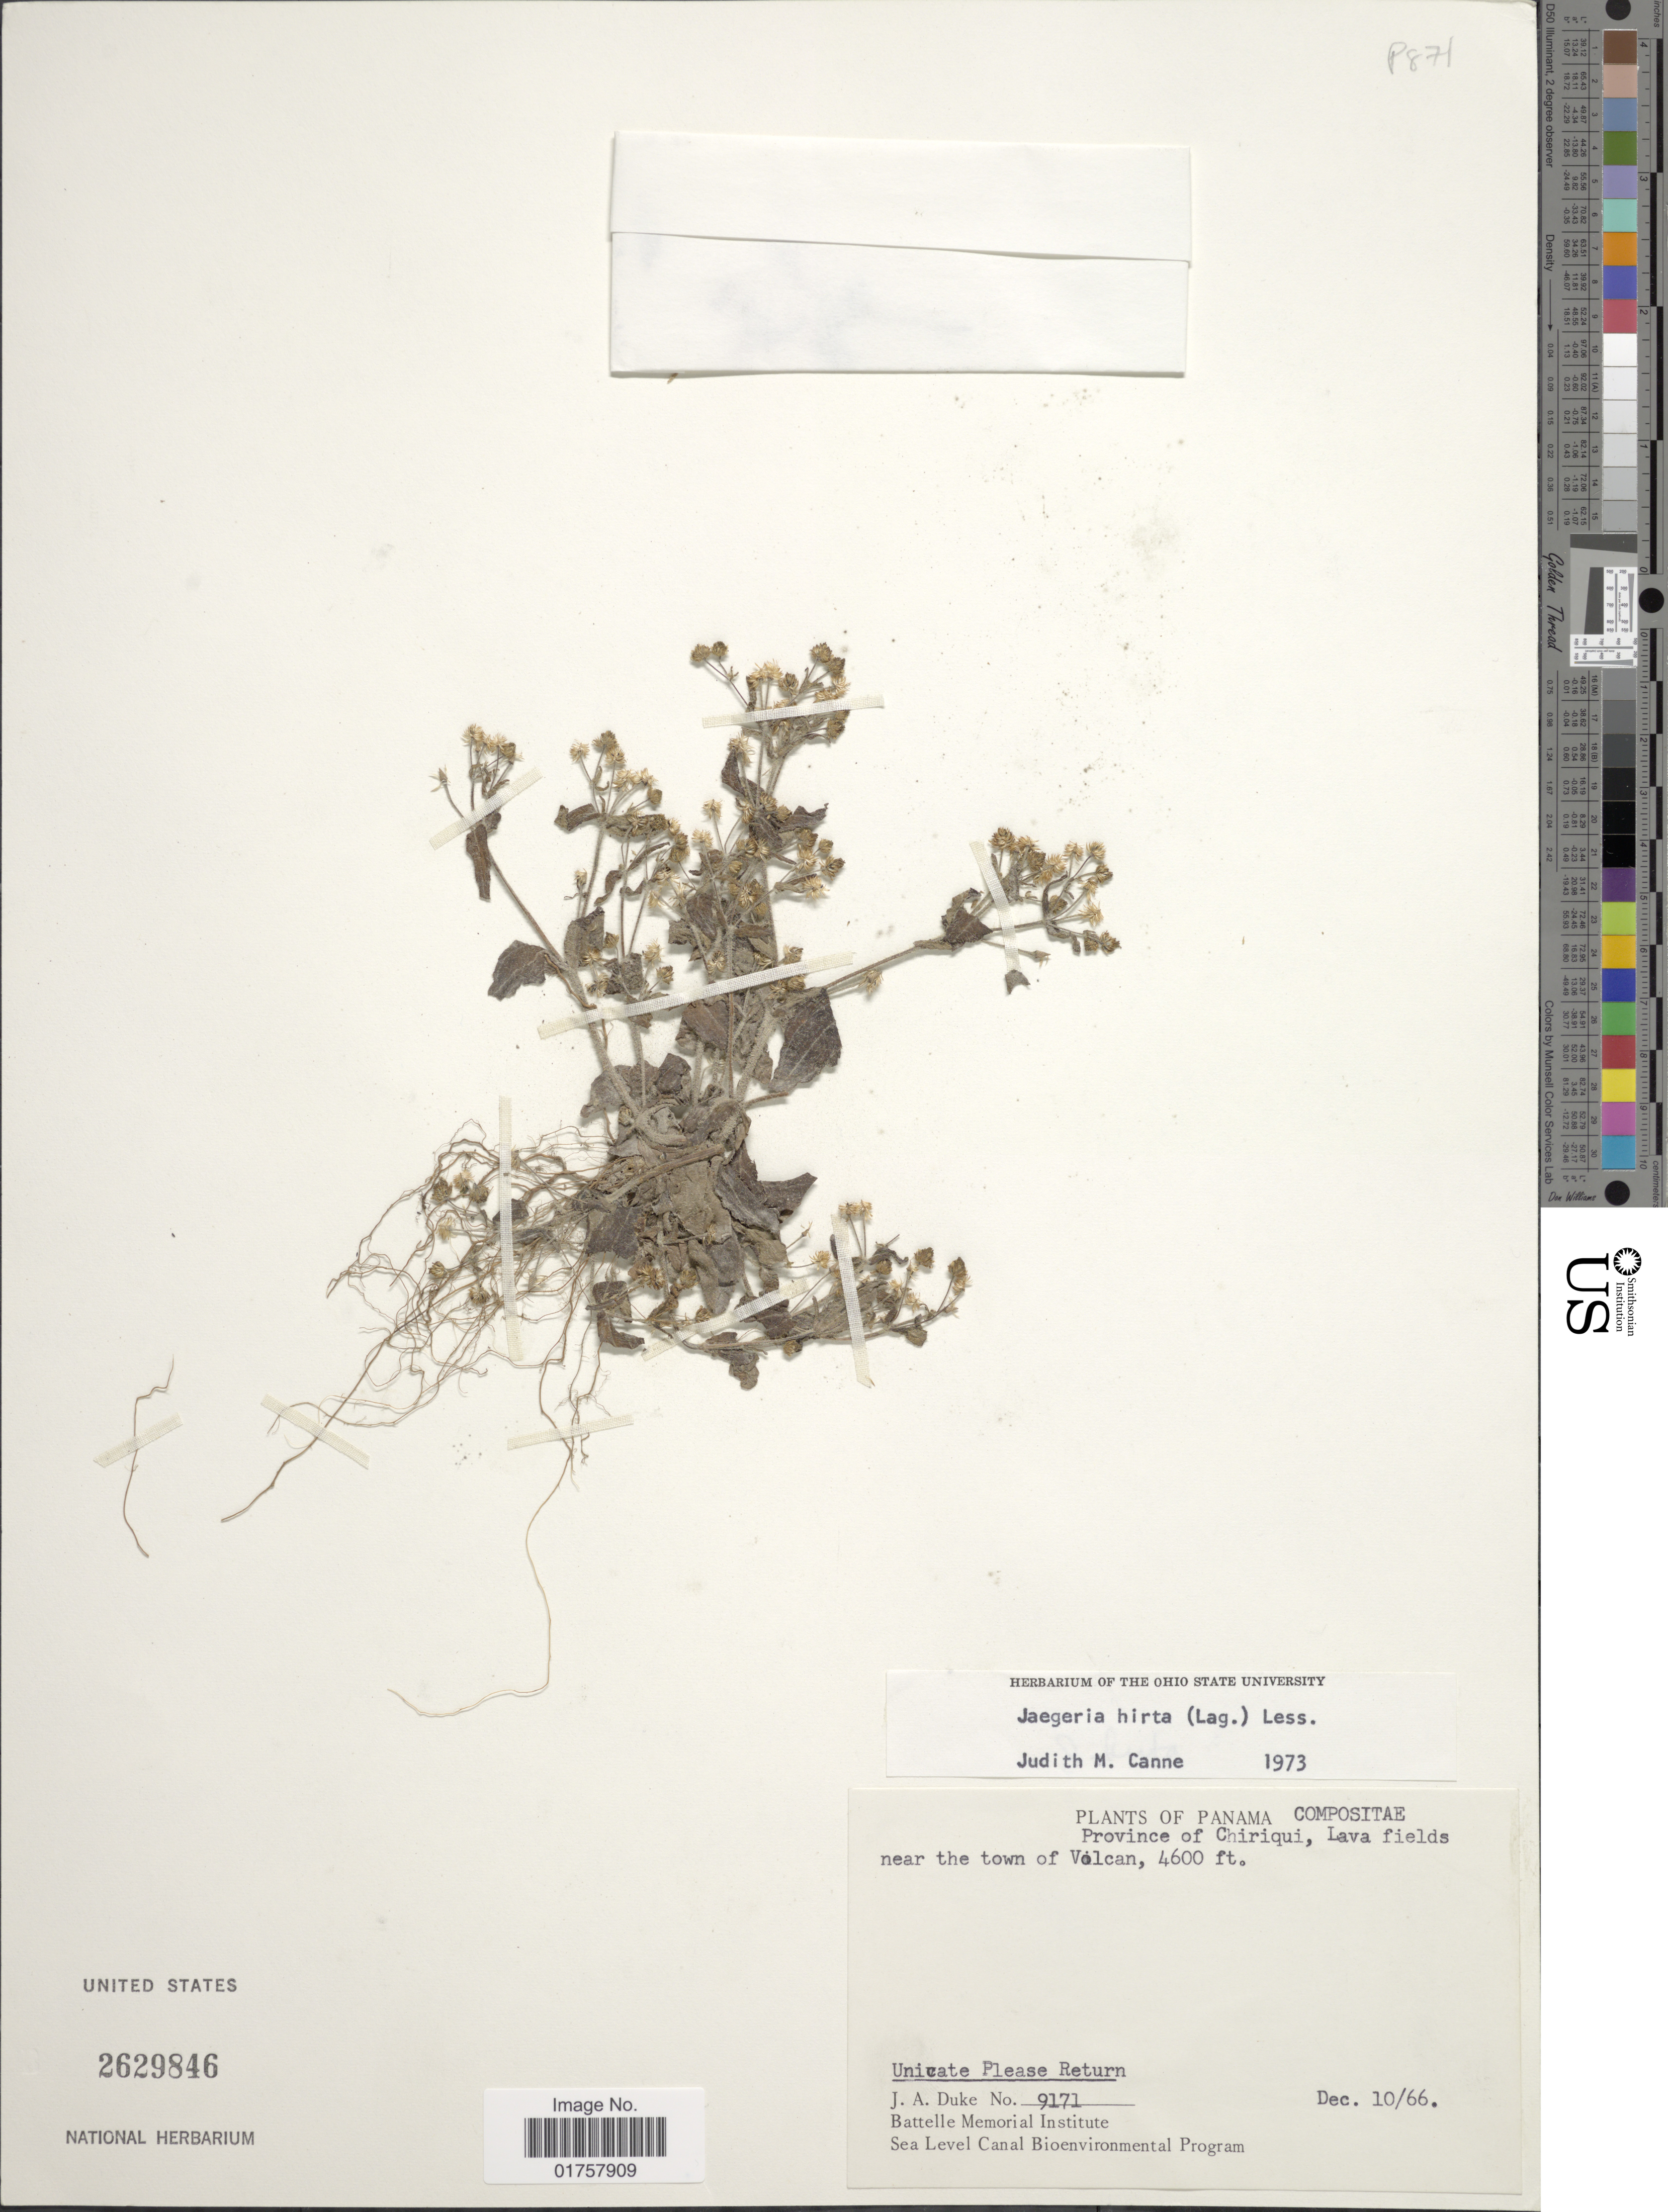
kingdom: Plantae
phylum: Tracheophyta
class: Magnoliopsida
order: Asterales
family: Asteraceae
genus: Jaegeria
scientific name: Jaegeria hirta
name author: (Lag.) Less.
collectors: J. A. Duke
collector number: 9171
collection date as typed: Transcribed d/m/y: 10/12/66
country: Panama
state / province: Chiriqui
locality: Lava fields near the town of Volcan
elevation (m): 1402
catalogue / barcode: US 2629846